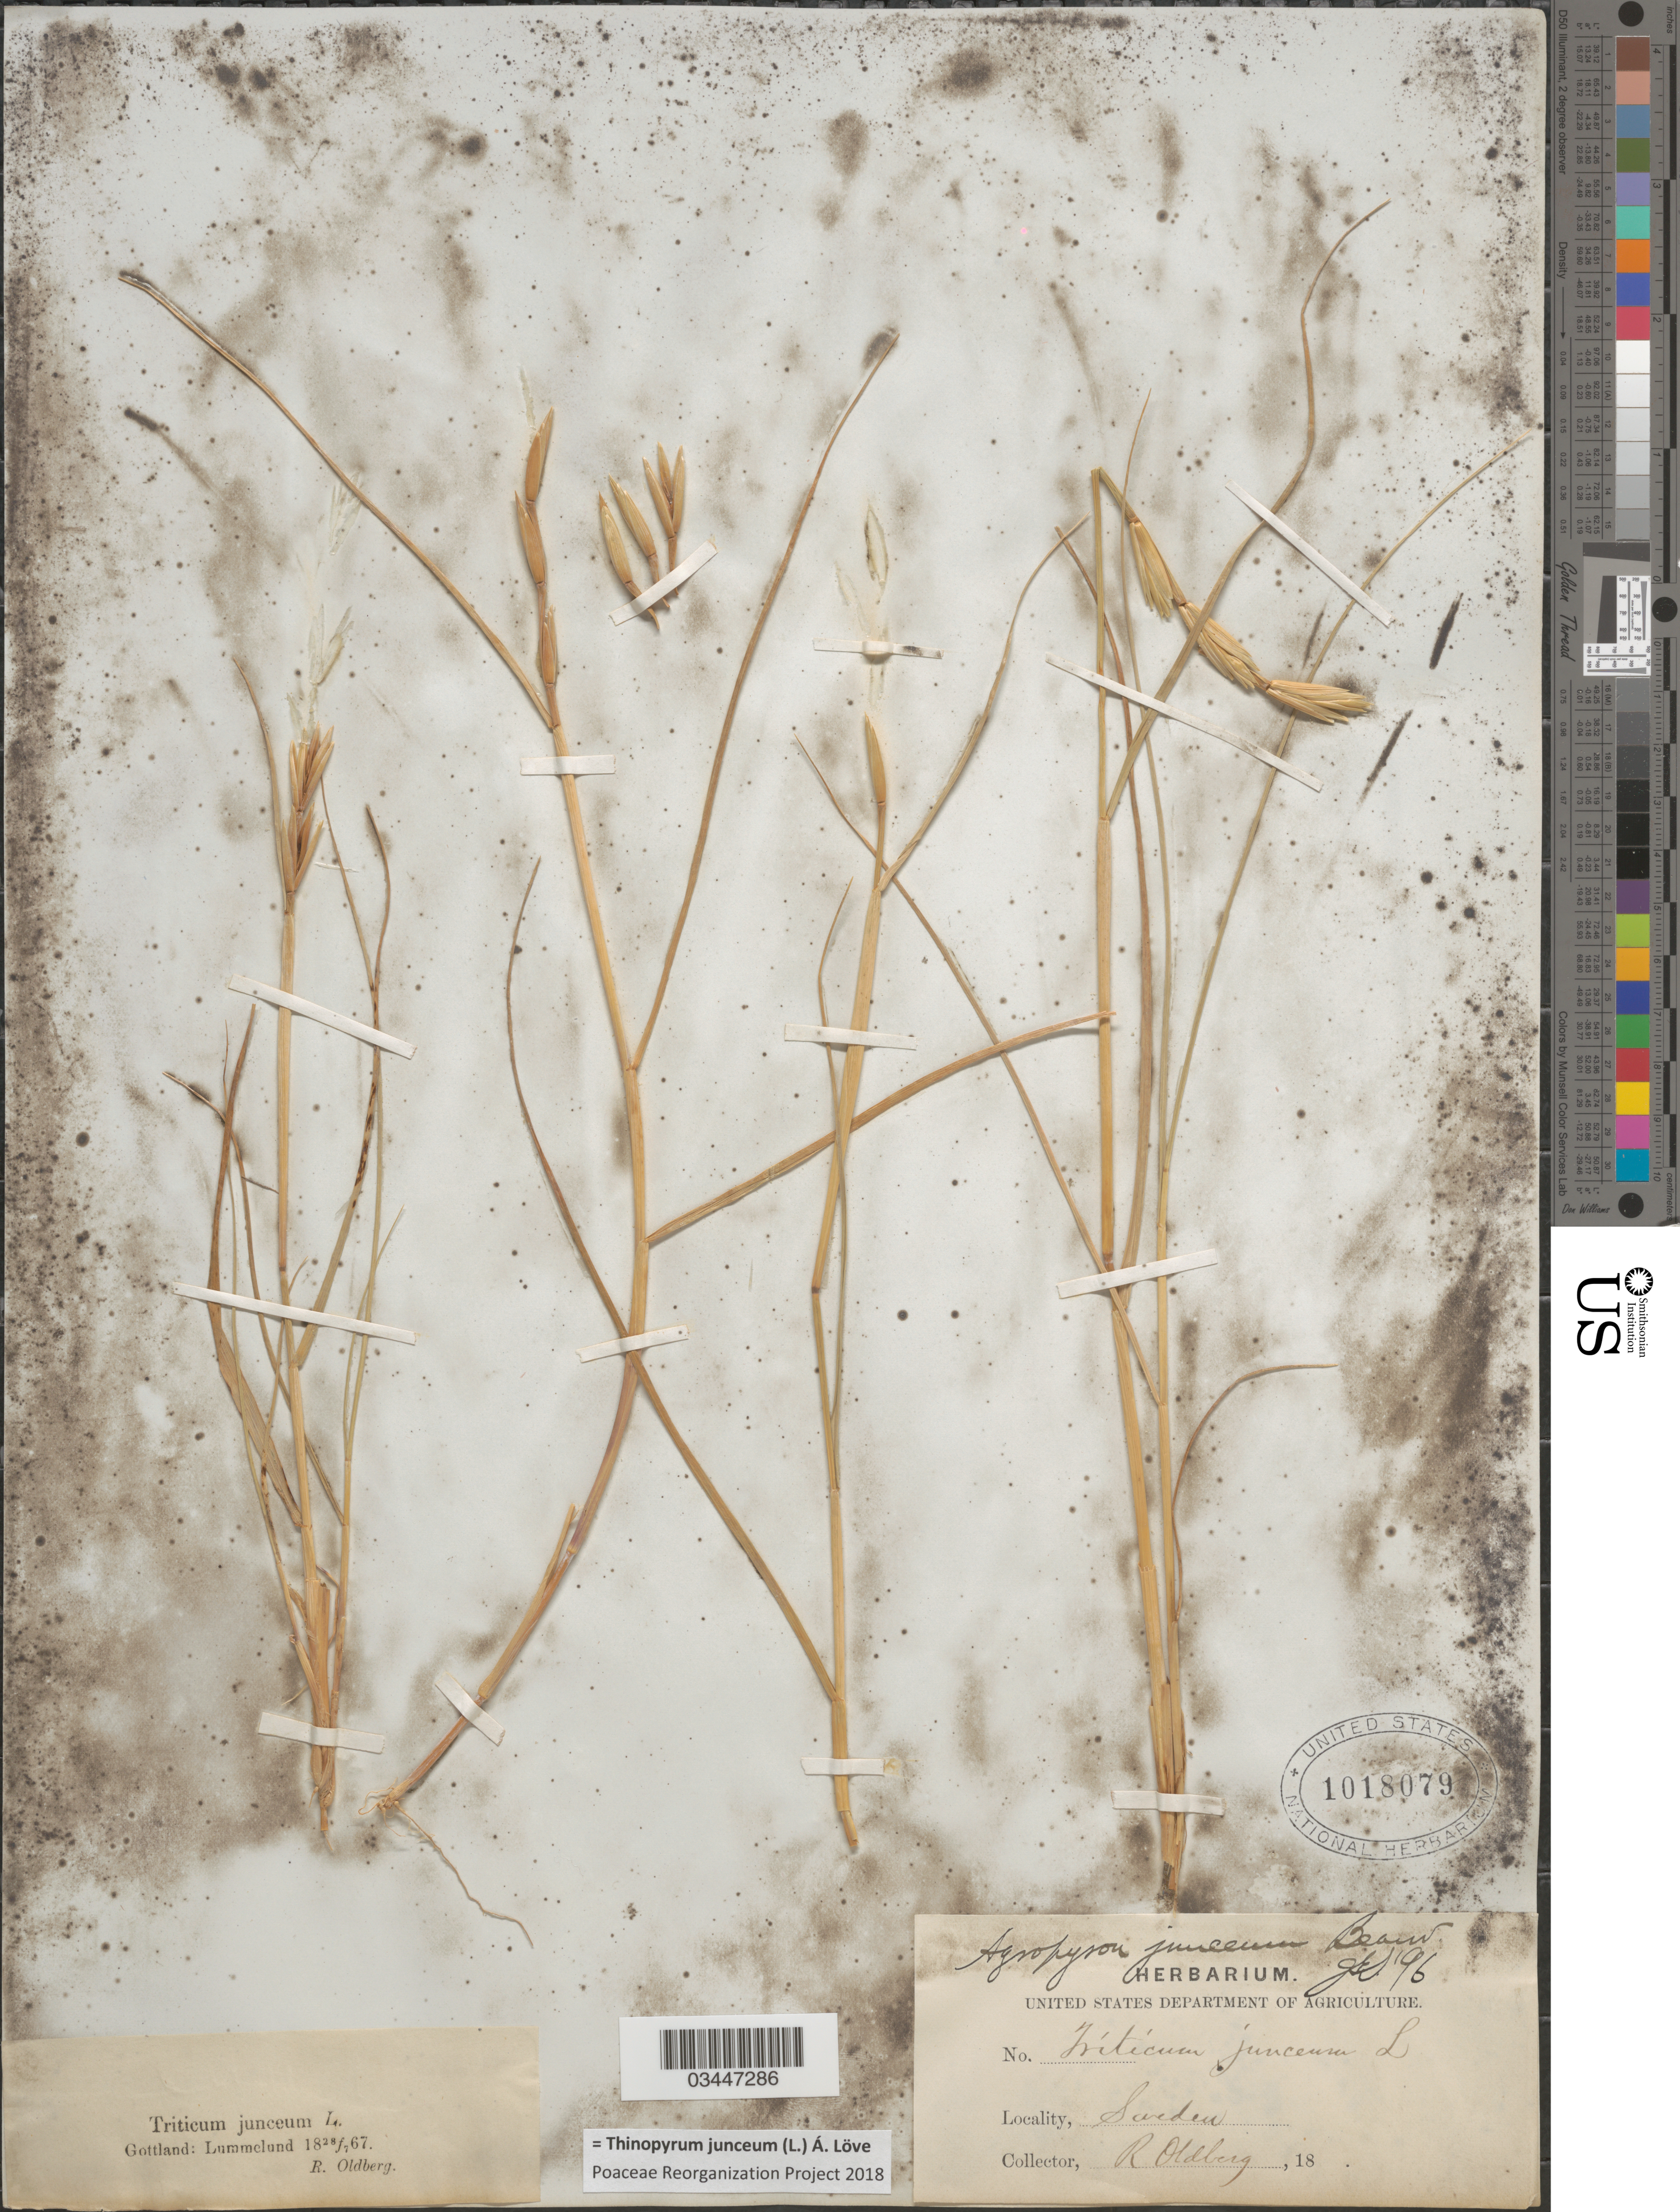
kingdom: Plantae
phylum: Tracheophyta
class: Liliopsida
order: Poales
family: Poaceae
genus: Thinopyrum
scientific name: Thinopyrum junceum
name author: (L.) Á. Löve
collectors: R. Oldberg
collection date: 1867-07-28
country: Sweden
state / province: Gotland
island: Gotland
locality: Gottland: Lummelund.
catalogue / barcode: US 1018079